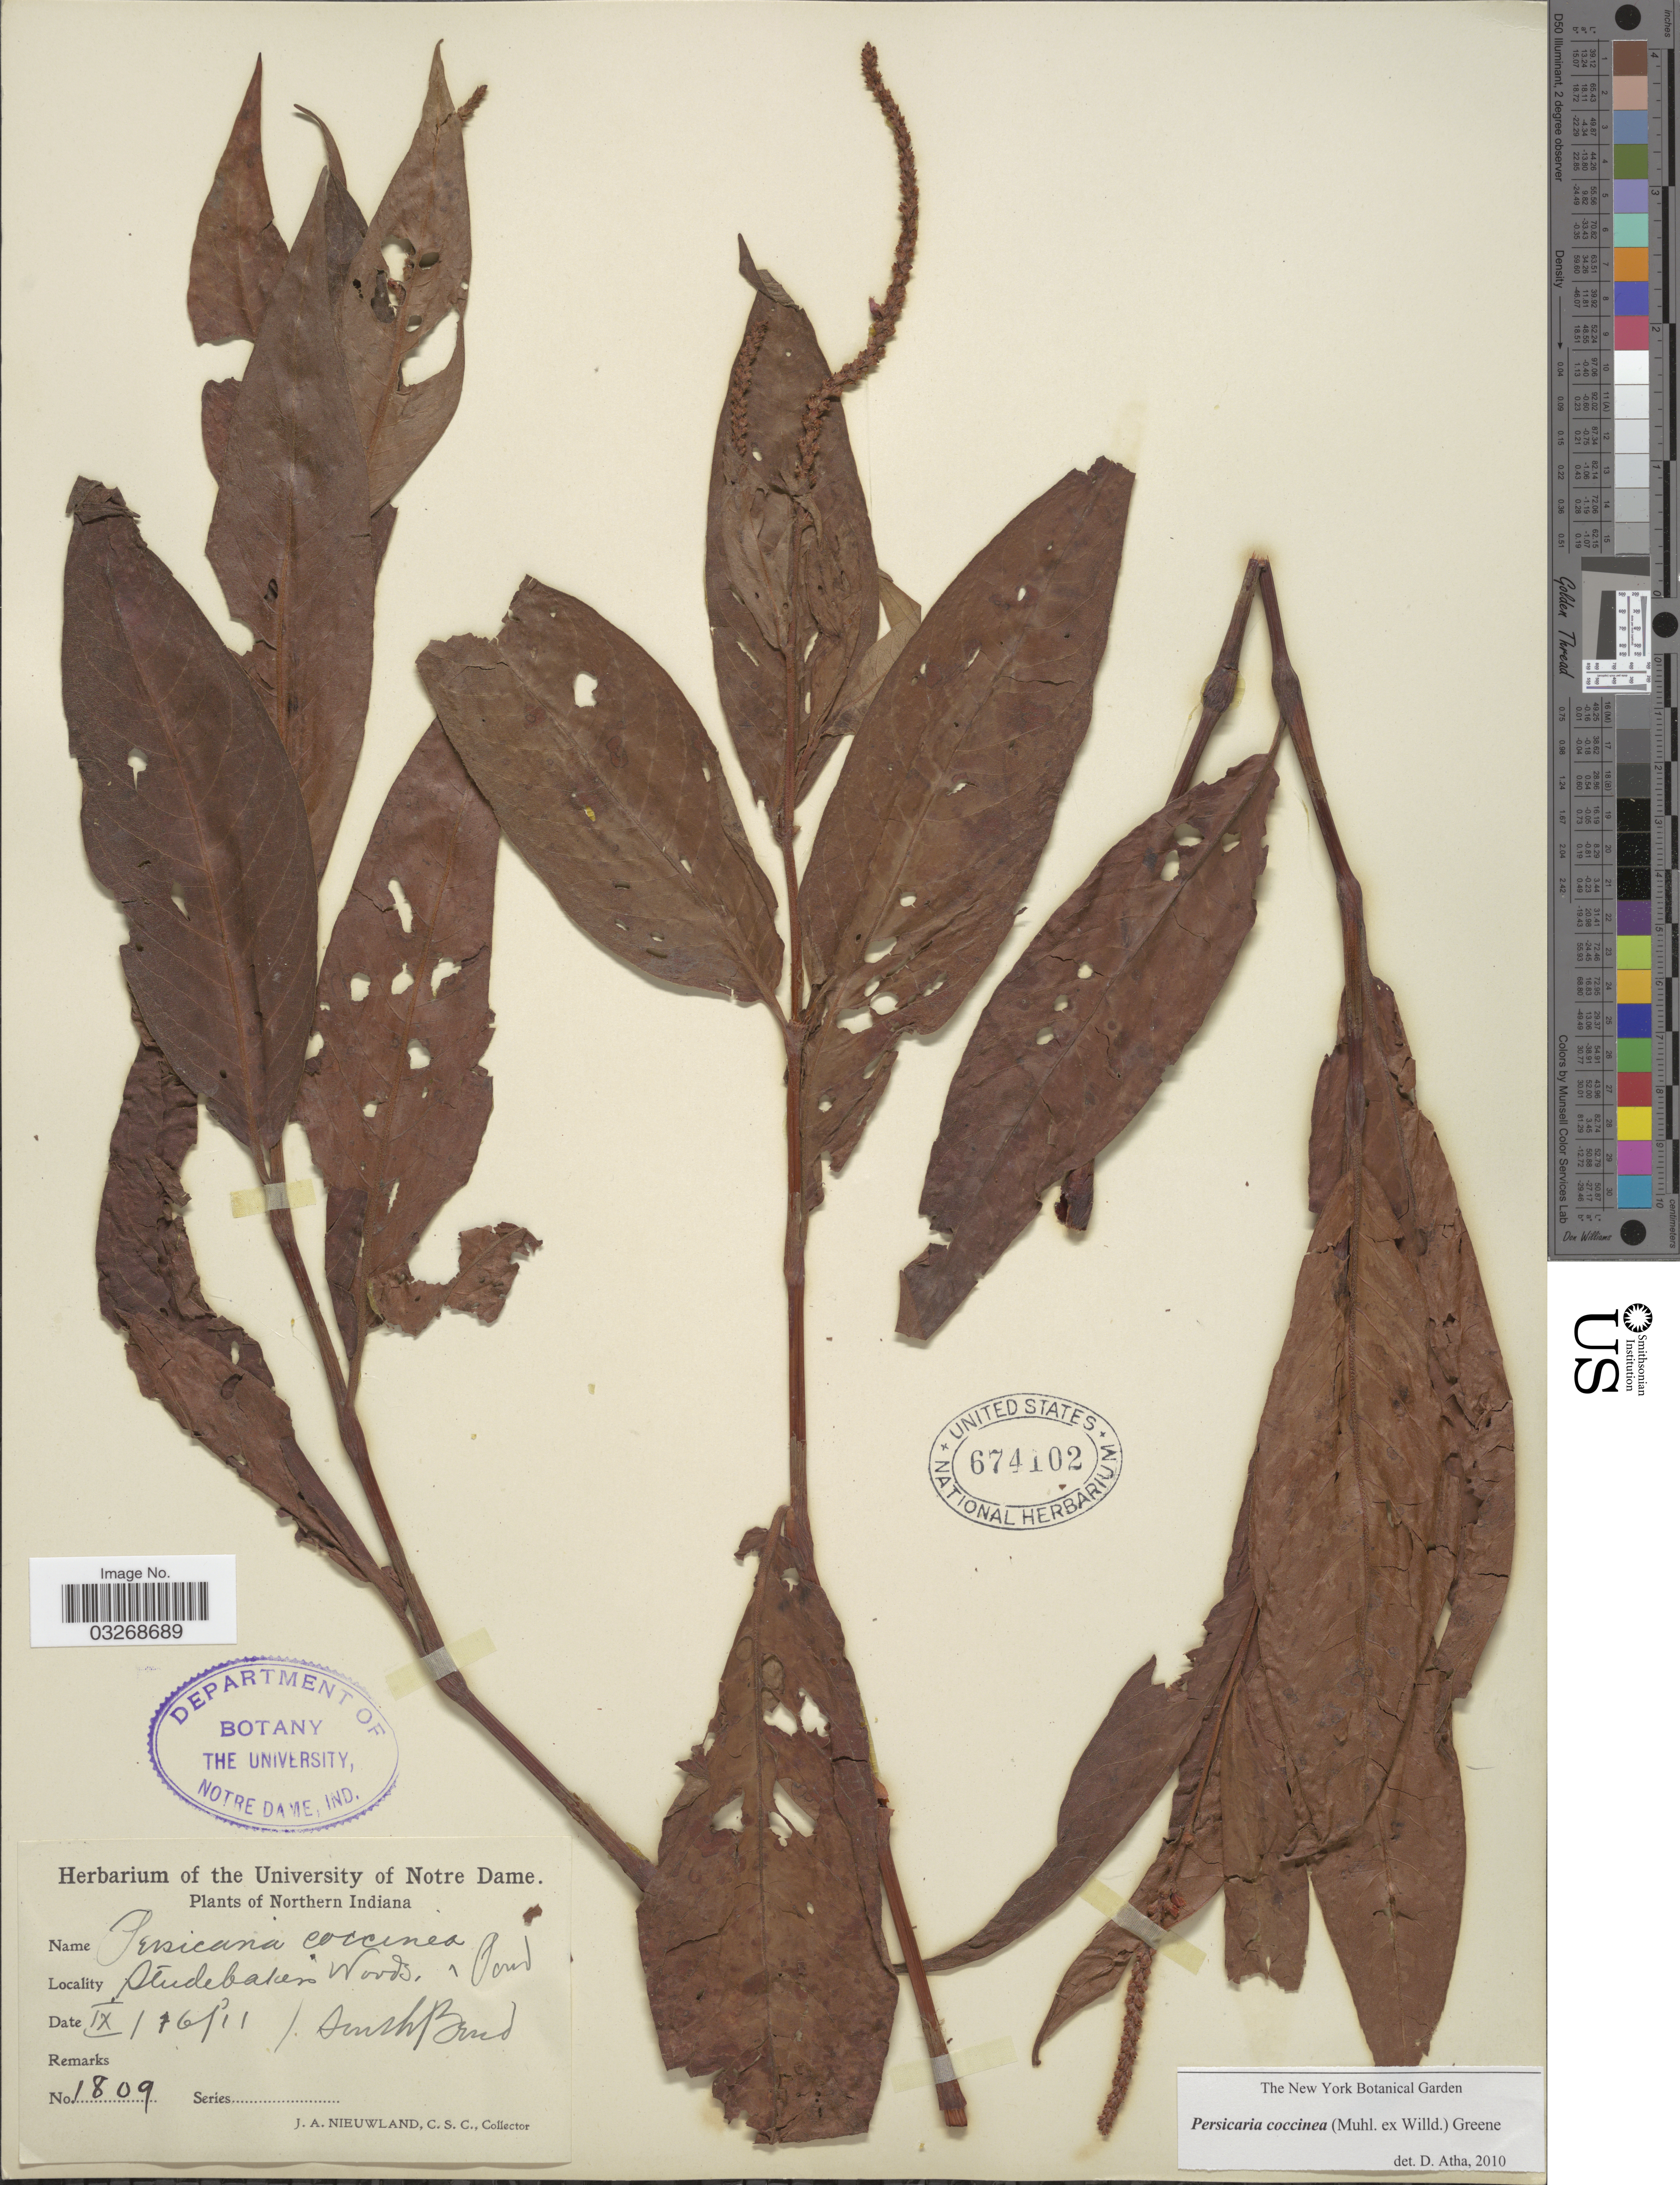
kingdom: Plantae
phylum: Tracheophyta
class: Magnoliopsida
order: Caryophyllales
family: Polygonaceae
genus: Persicaria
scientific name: Persicaria coccinea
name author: (Muhl. ex Willd.) Greene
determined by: Atha, D. E.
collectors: J. A. Nieuwland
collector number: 1809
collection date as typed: Transcribed d/m/y: 16/9/11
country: United States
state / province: Indiana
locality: Northern Indiana. Studebakers Woods.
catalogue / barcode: US 674102